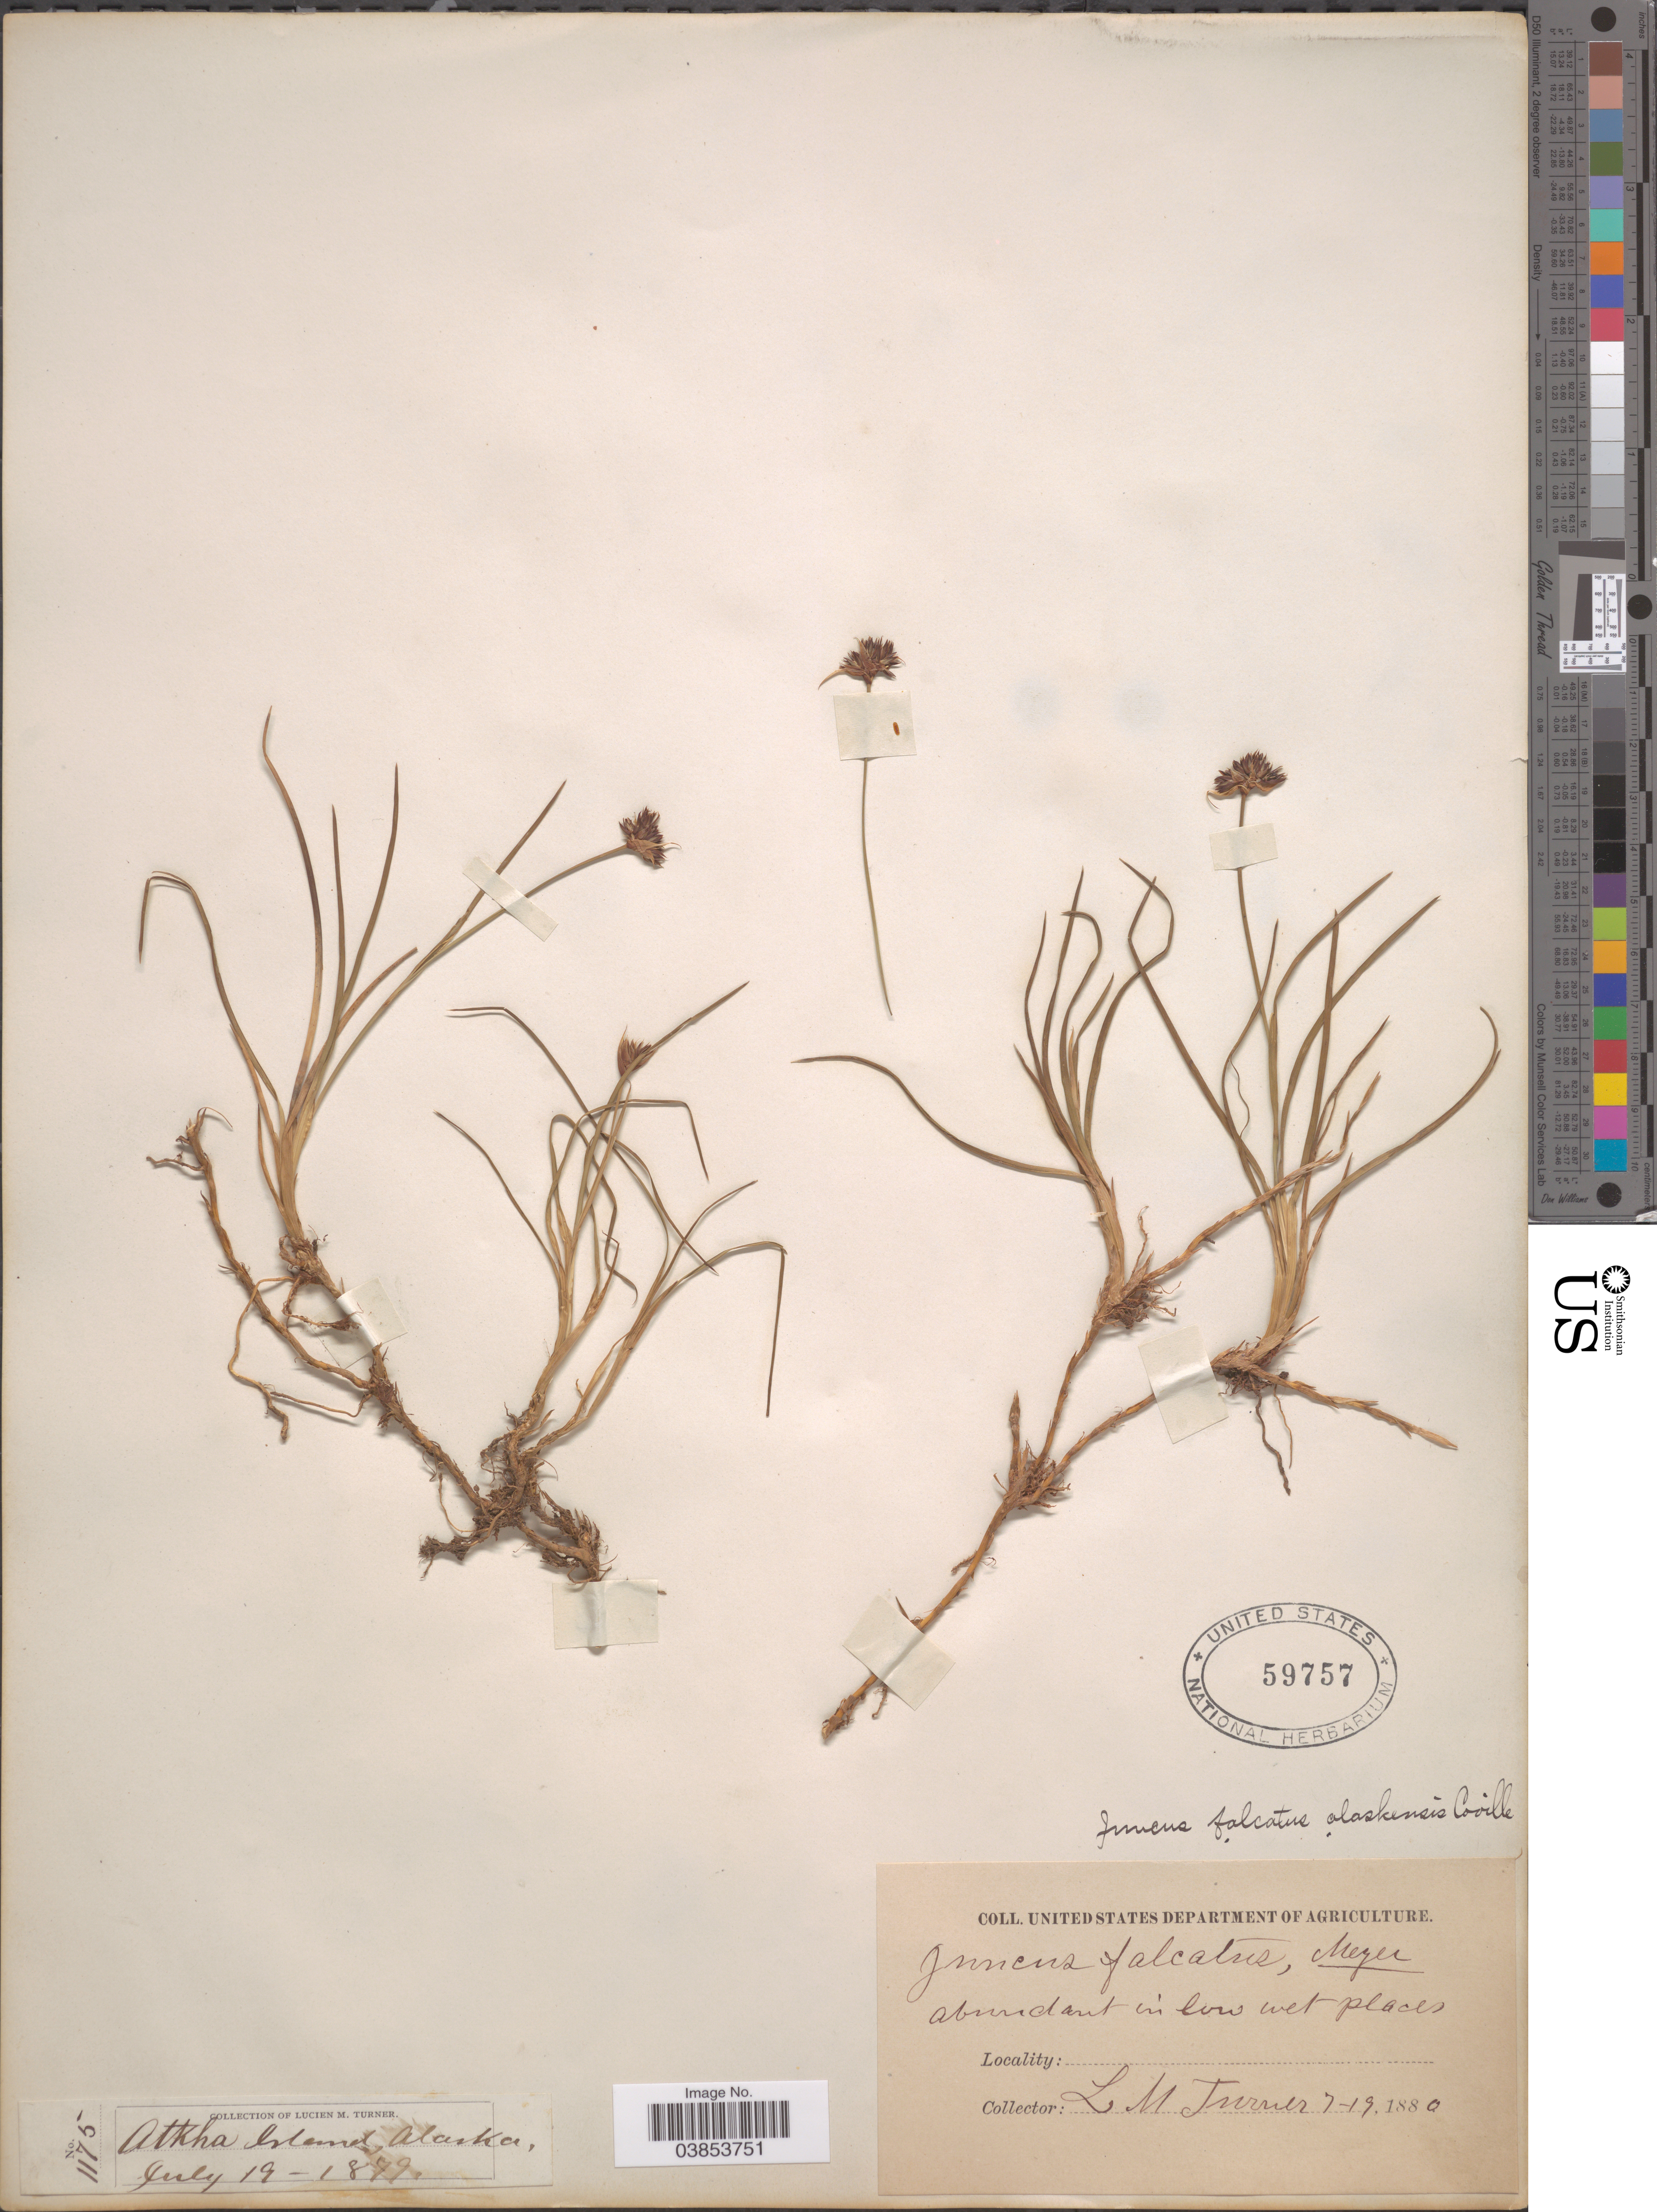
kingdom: Plantae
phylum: Tracheophyta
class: Liliopsida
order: Poales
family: Juncaceae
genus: Juncus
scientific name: Juncus falcatus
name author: E. Mey.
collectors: L. M. Turner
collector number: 1175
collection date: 1880-07-19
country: United States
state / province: Alaska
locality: Atkha Island.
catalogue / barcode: US 59757